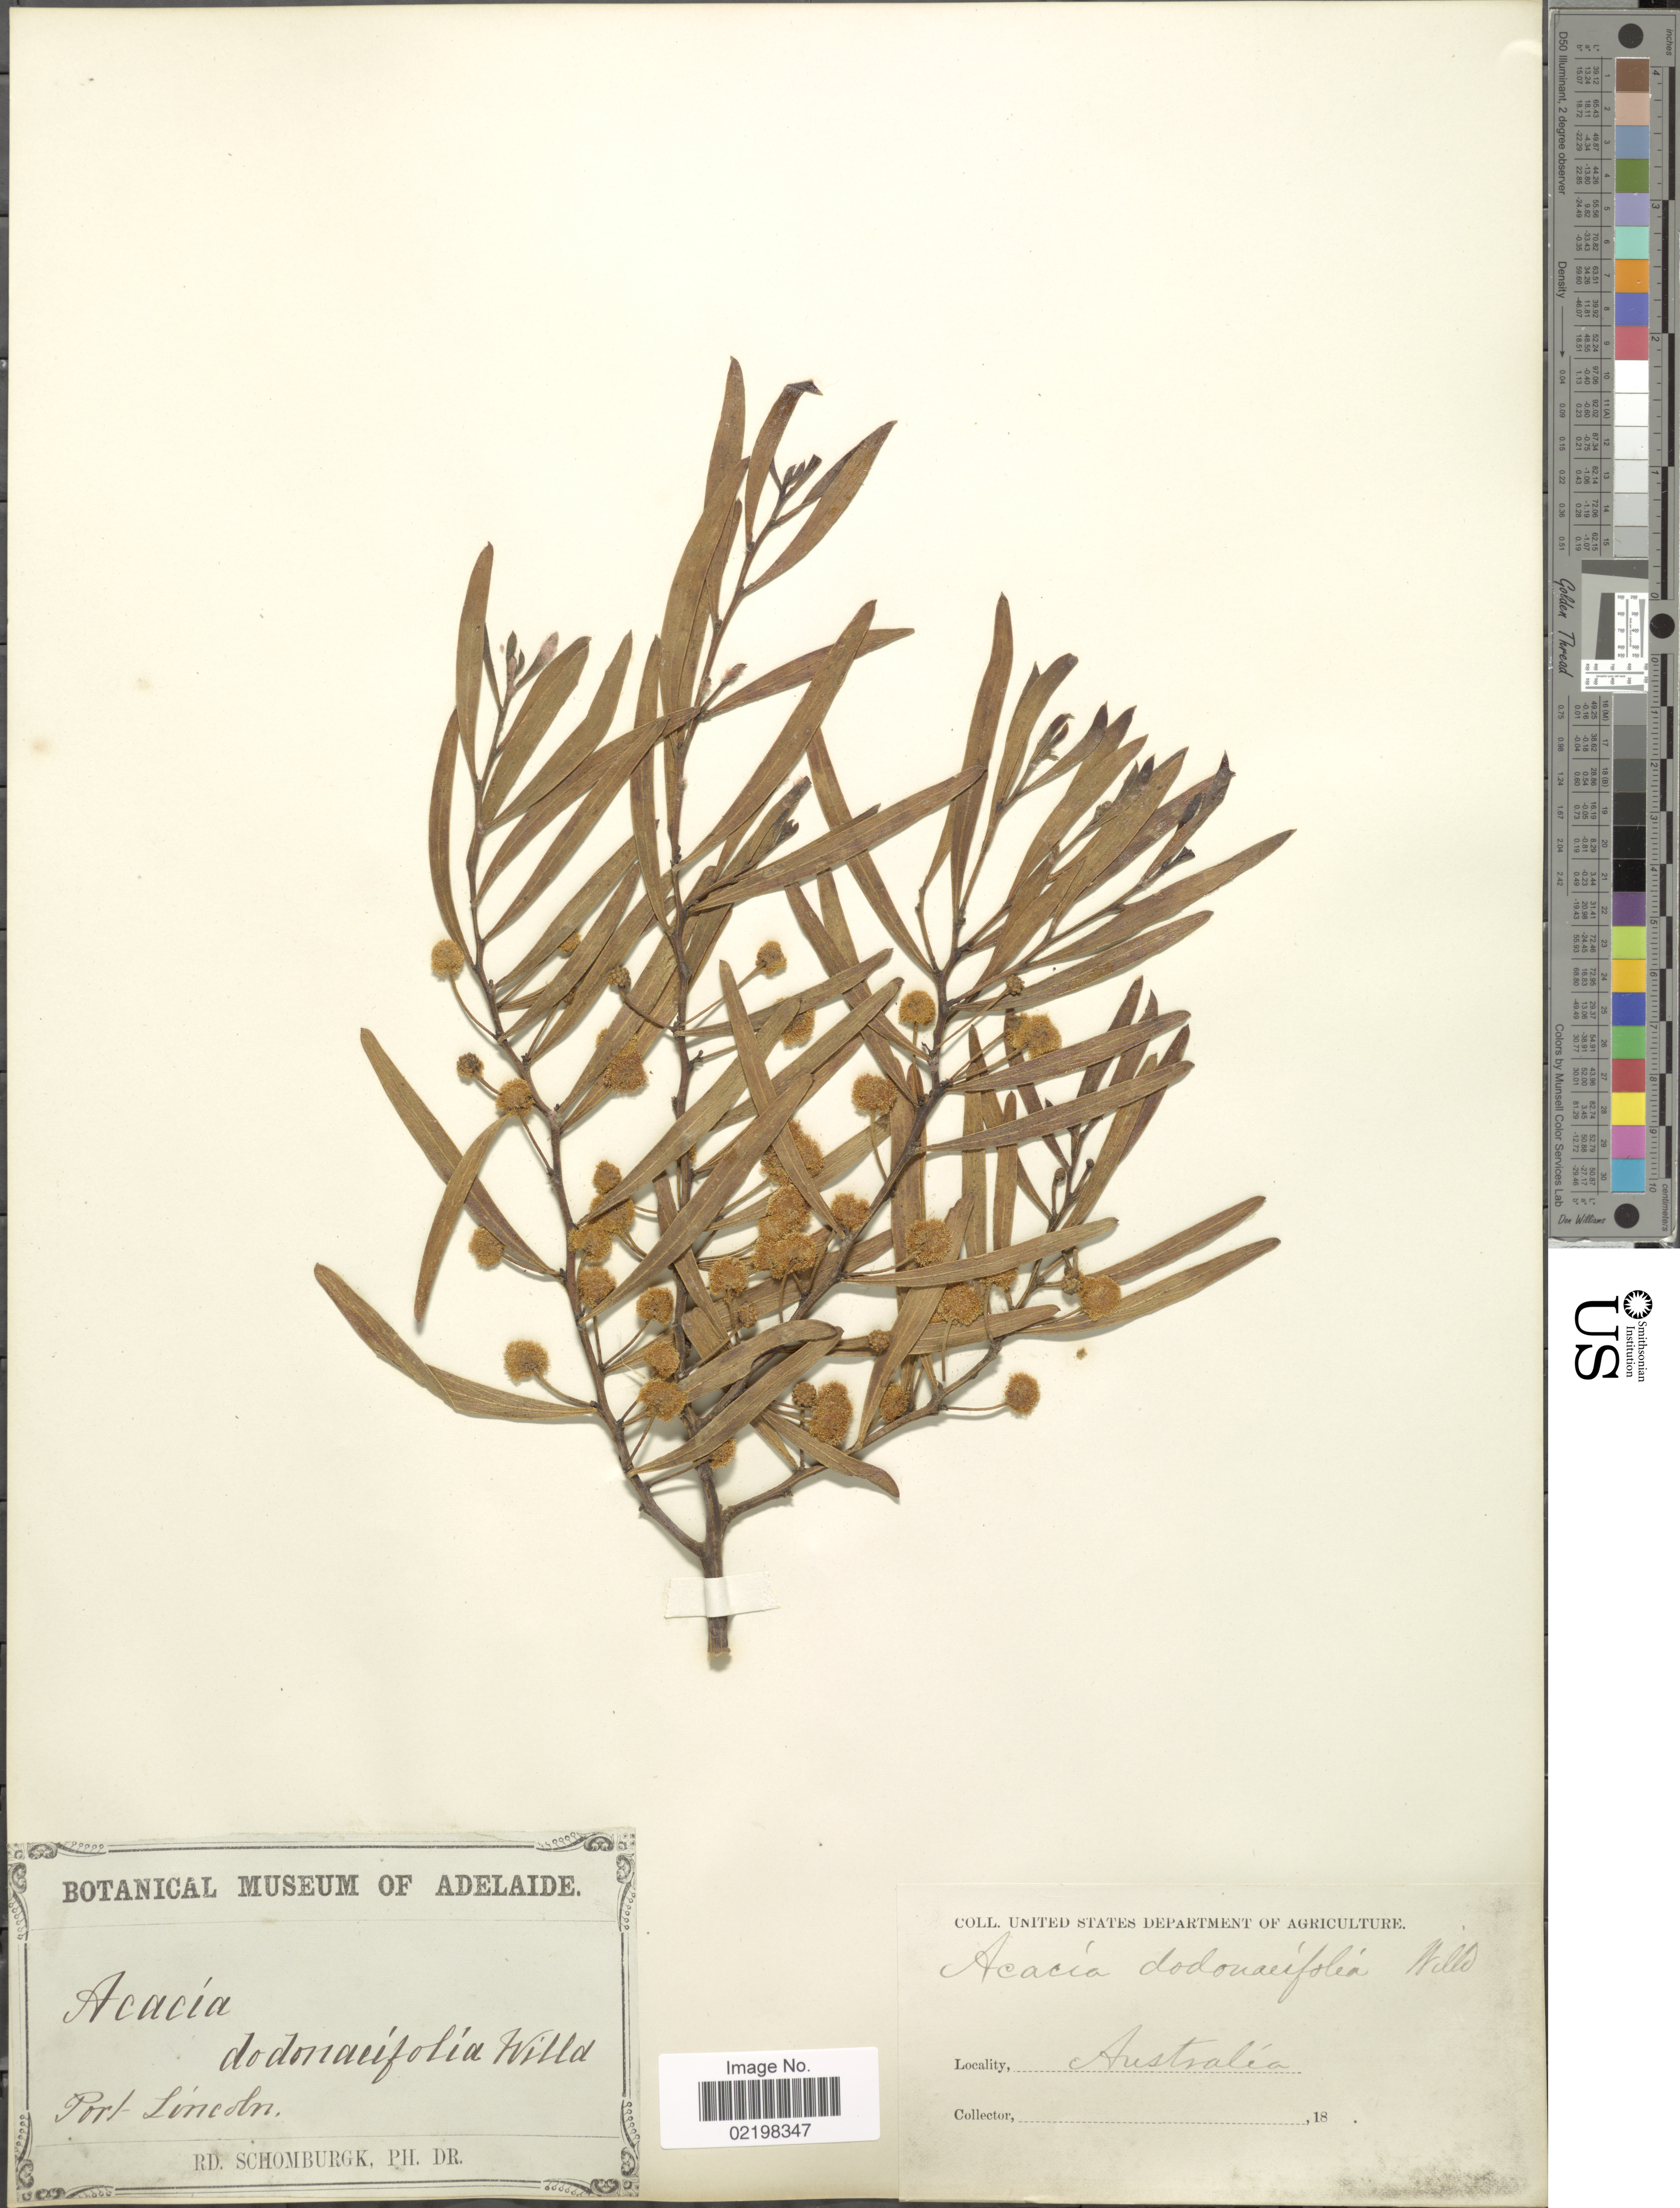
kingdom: Plantae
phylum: Tracheophyta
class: Magnoliopsida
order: Fabales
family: Fabaceae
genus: Acacia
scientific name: Acacia dodonaeifolia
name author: (Pers.) Balb.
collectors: M. R. Schomburgk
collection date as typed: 18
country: Australia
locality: Port Lincoln.